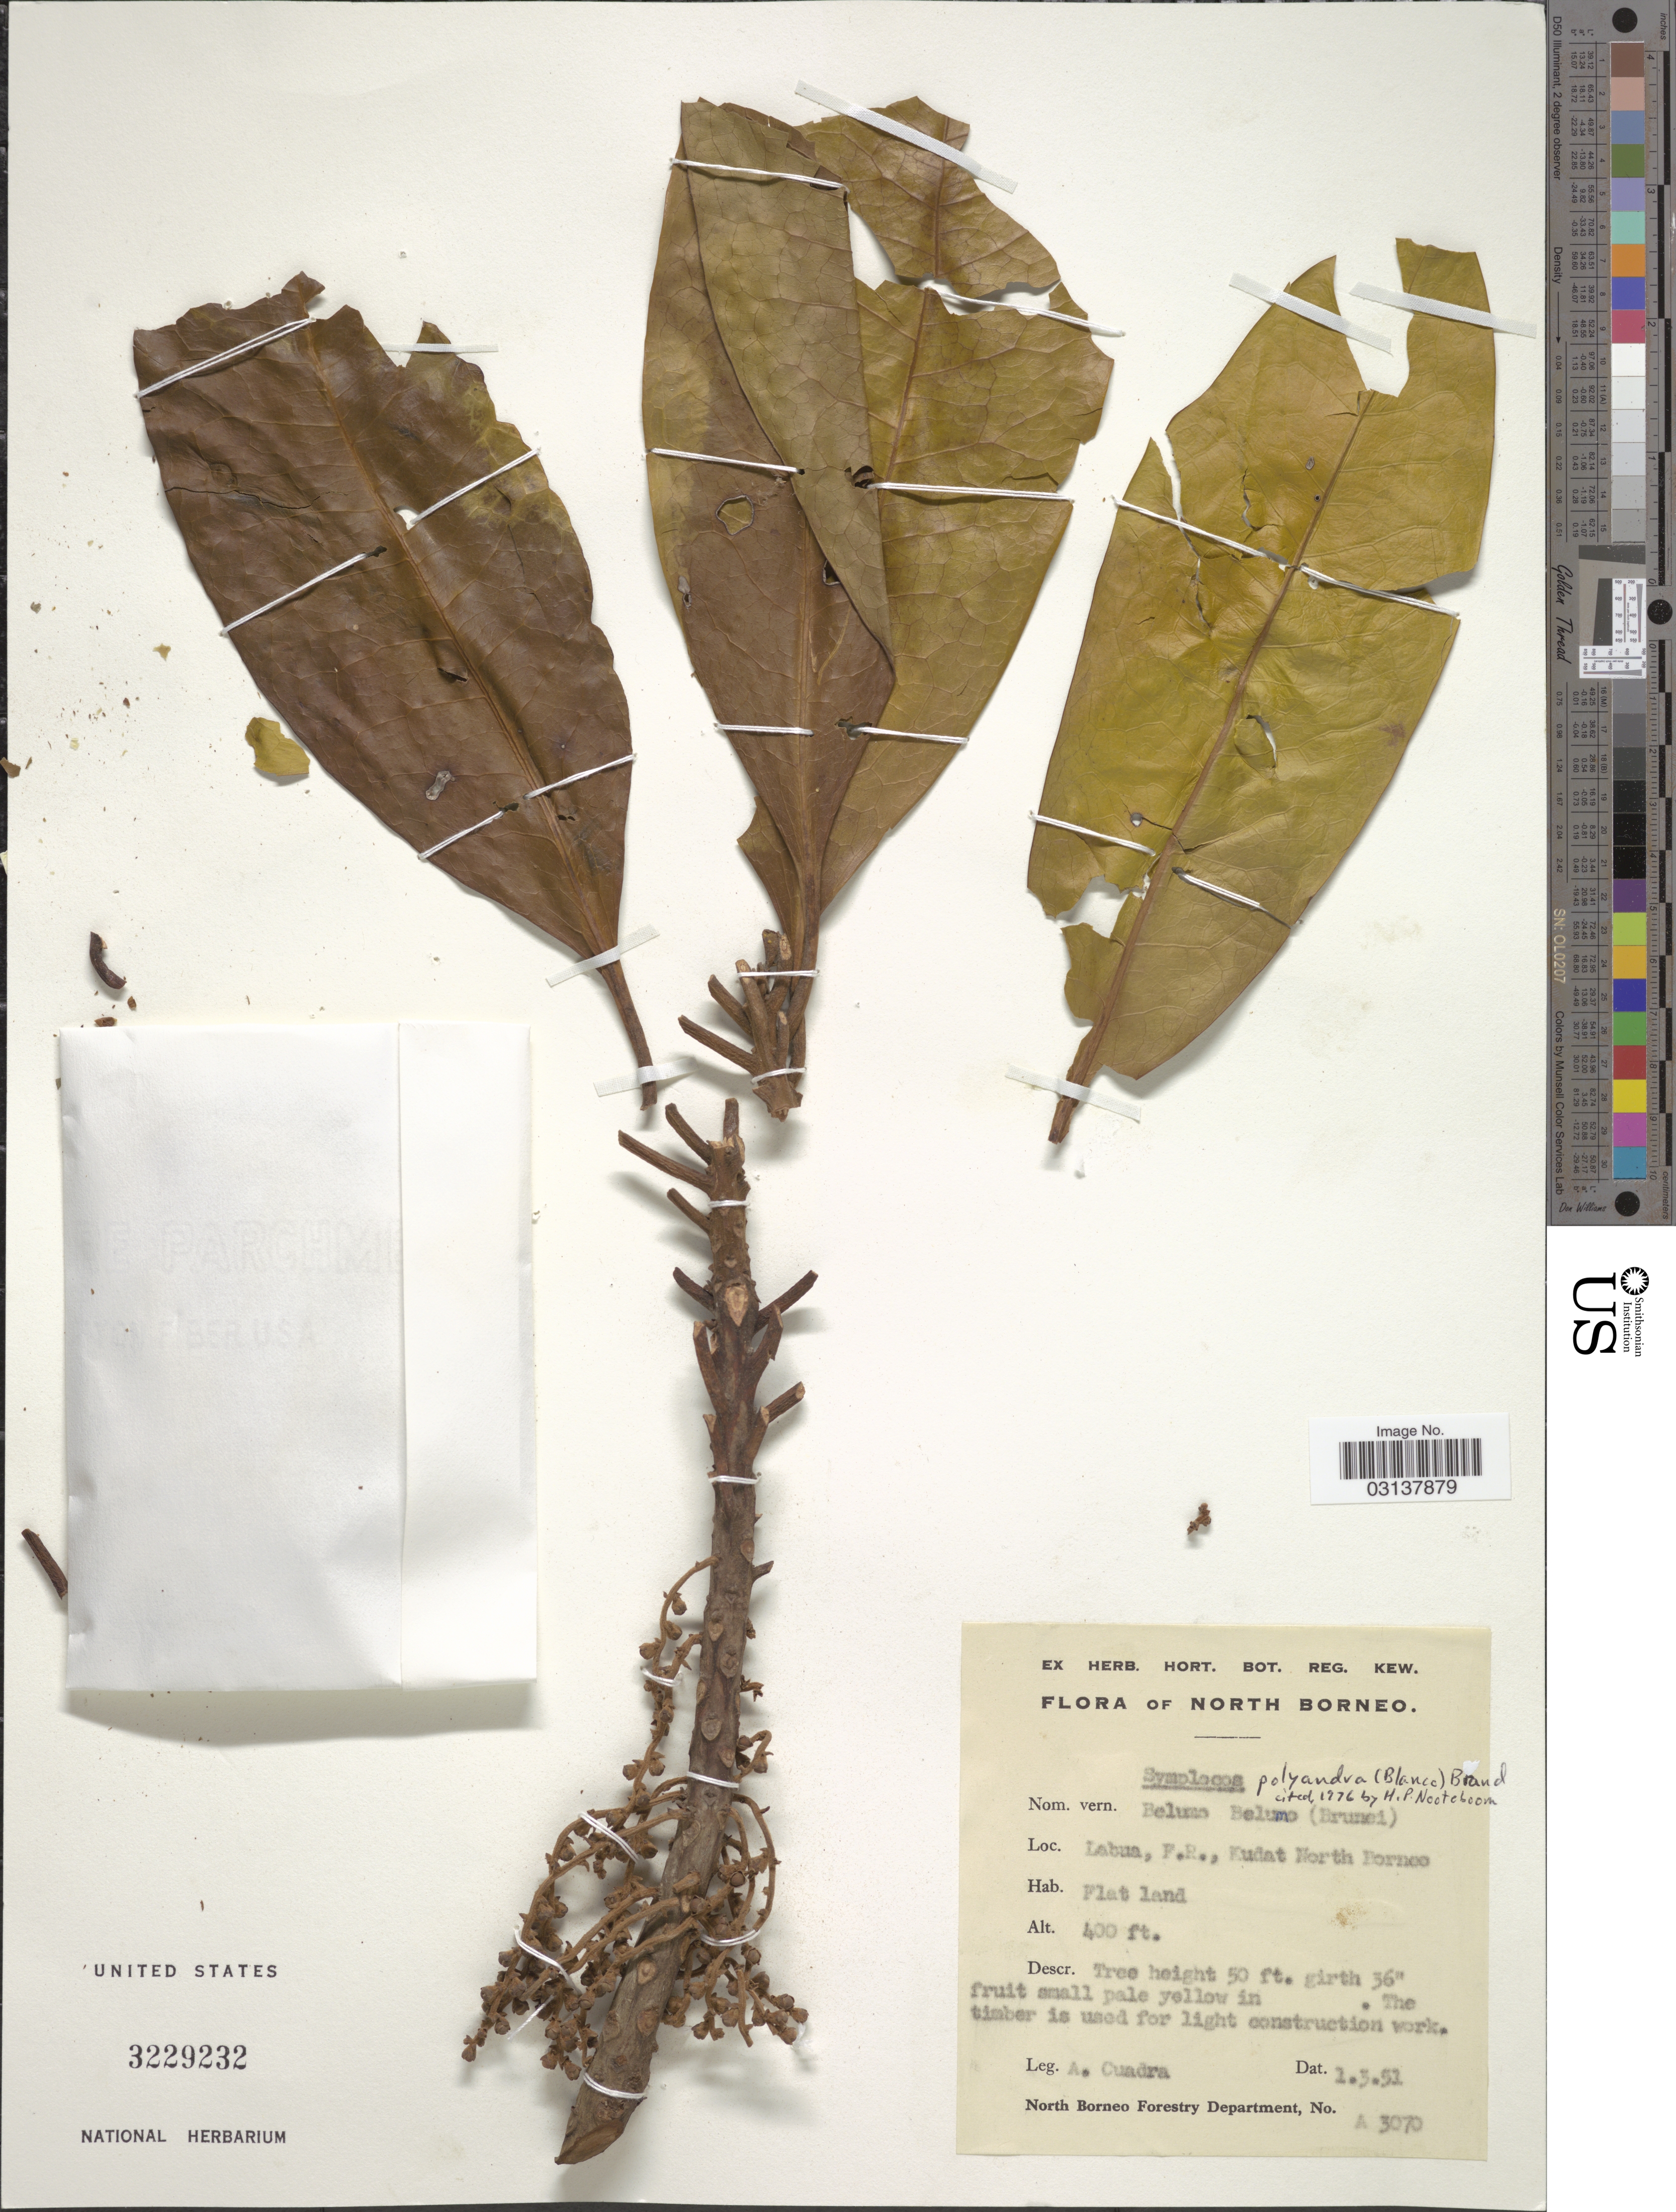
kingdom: Plantae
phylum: Tracheophyta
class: Magnoliopsida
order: Ericales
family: Symplocaceae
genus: Symplocos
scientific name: Symplocos polyandra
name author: (Blanco) Brand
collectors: A. Cuadra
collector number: A3070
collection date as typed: Transcribed d/m/y: 1/5/51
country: Malaysia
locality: North Borneo. Labua, F. R., Kudat North Borneo.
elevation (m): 122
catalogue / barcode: US 3229232